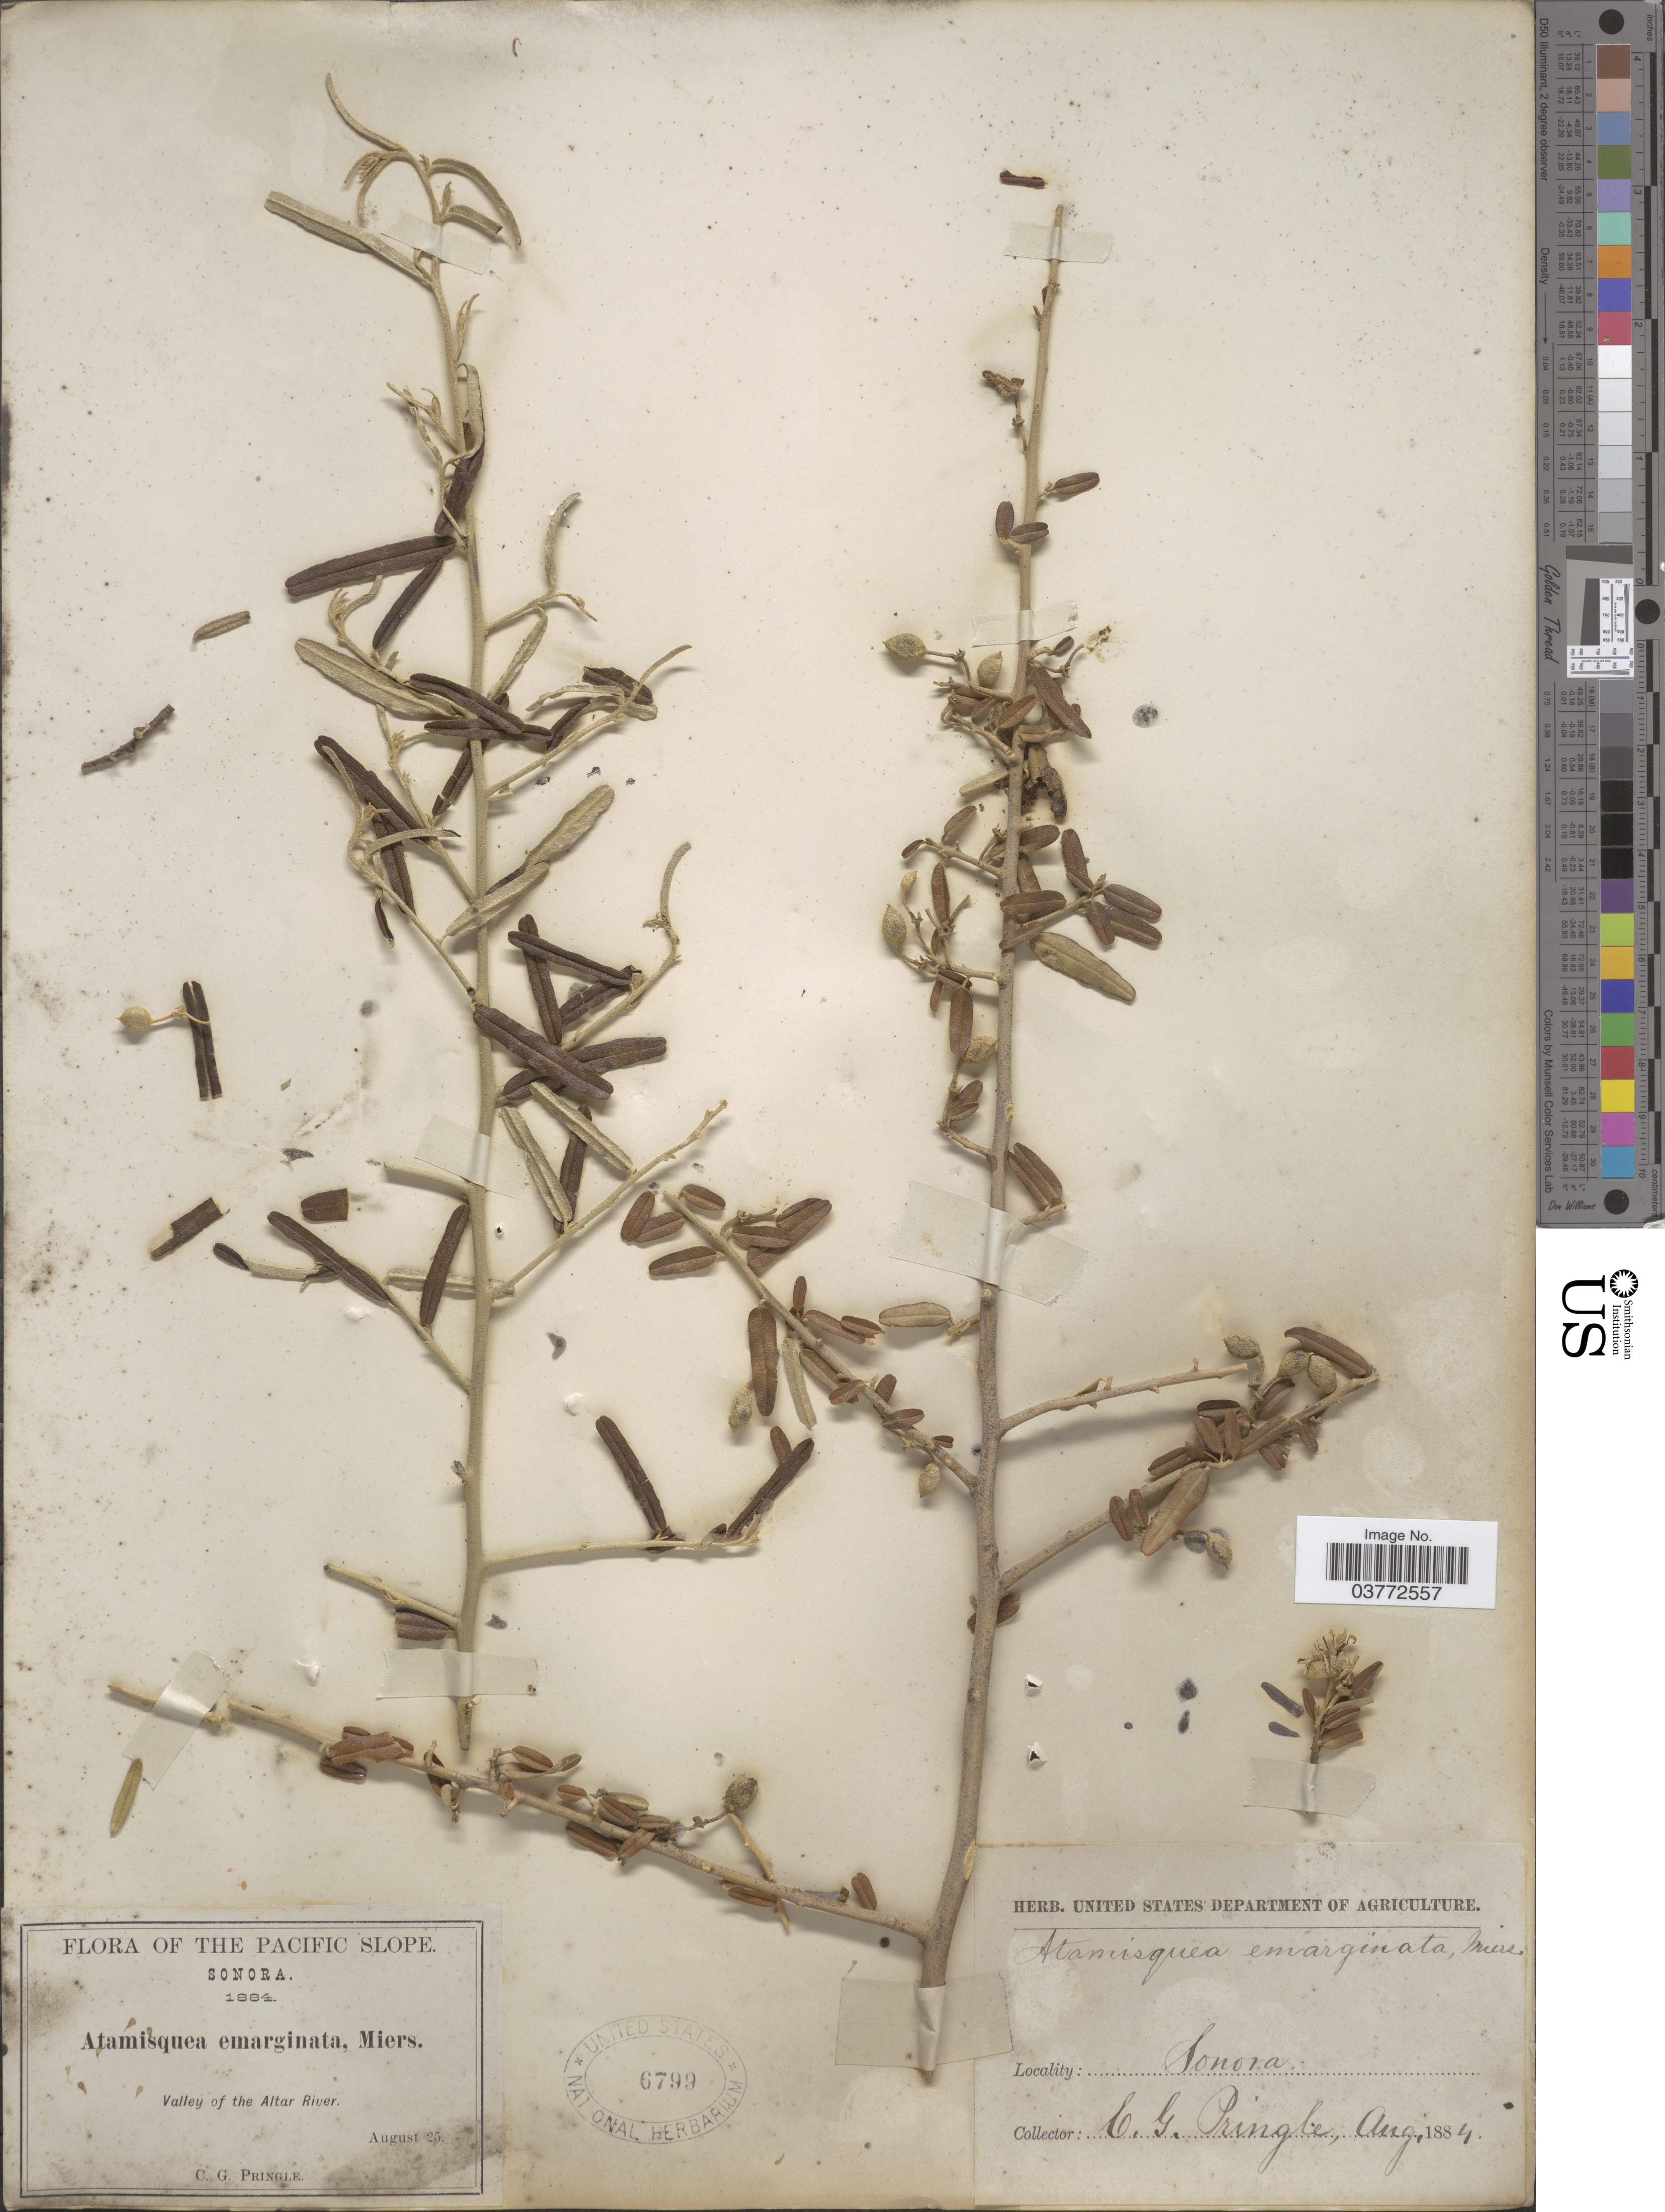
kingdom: Plantae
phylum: Tracheophyta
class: Magnoliopsida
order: Brassicales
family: Capparaceae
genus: Atamisquea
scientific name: Atamisquea emarginata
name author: Miers ex Hook. & Arn.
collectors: C. G. Pringle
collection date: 1884-08-25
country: Mexico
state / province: Sonora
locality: The Pacific Slope. Valley of the Altar River.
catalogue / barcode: US 6799